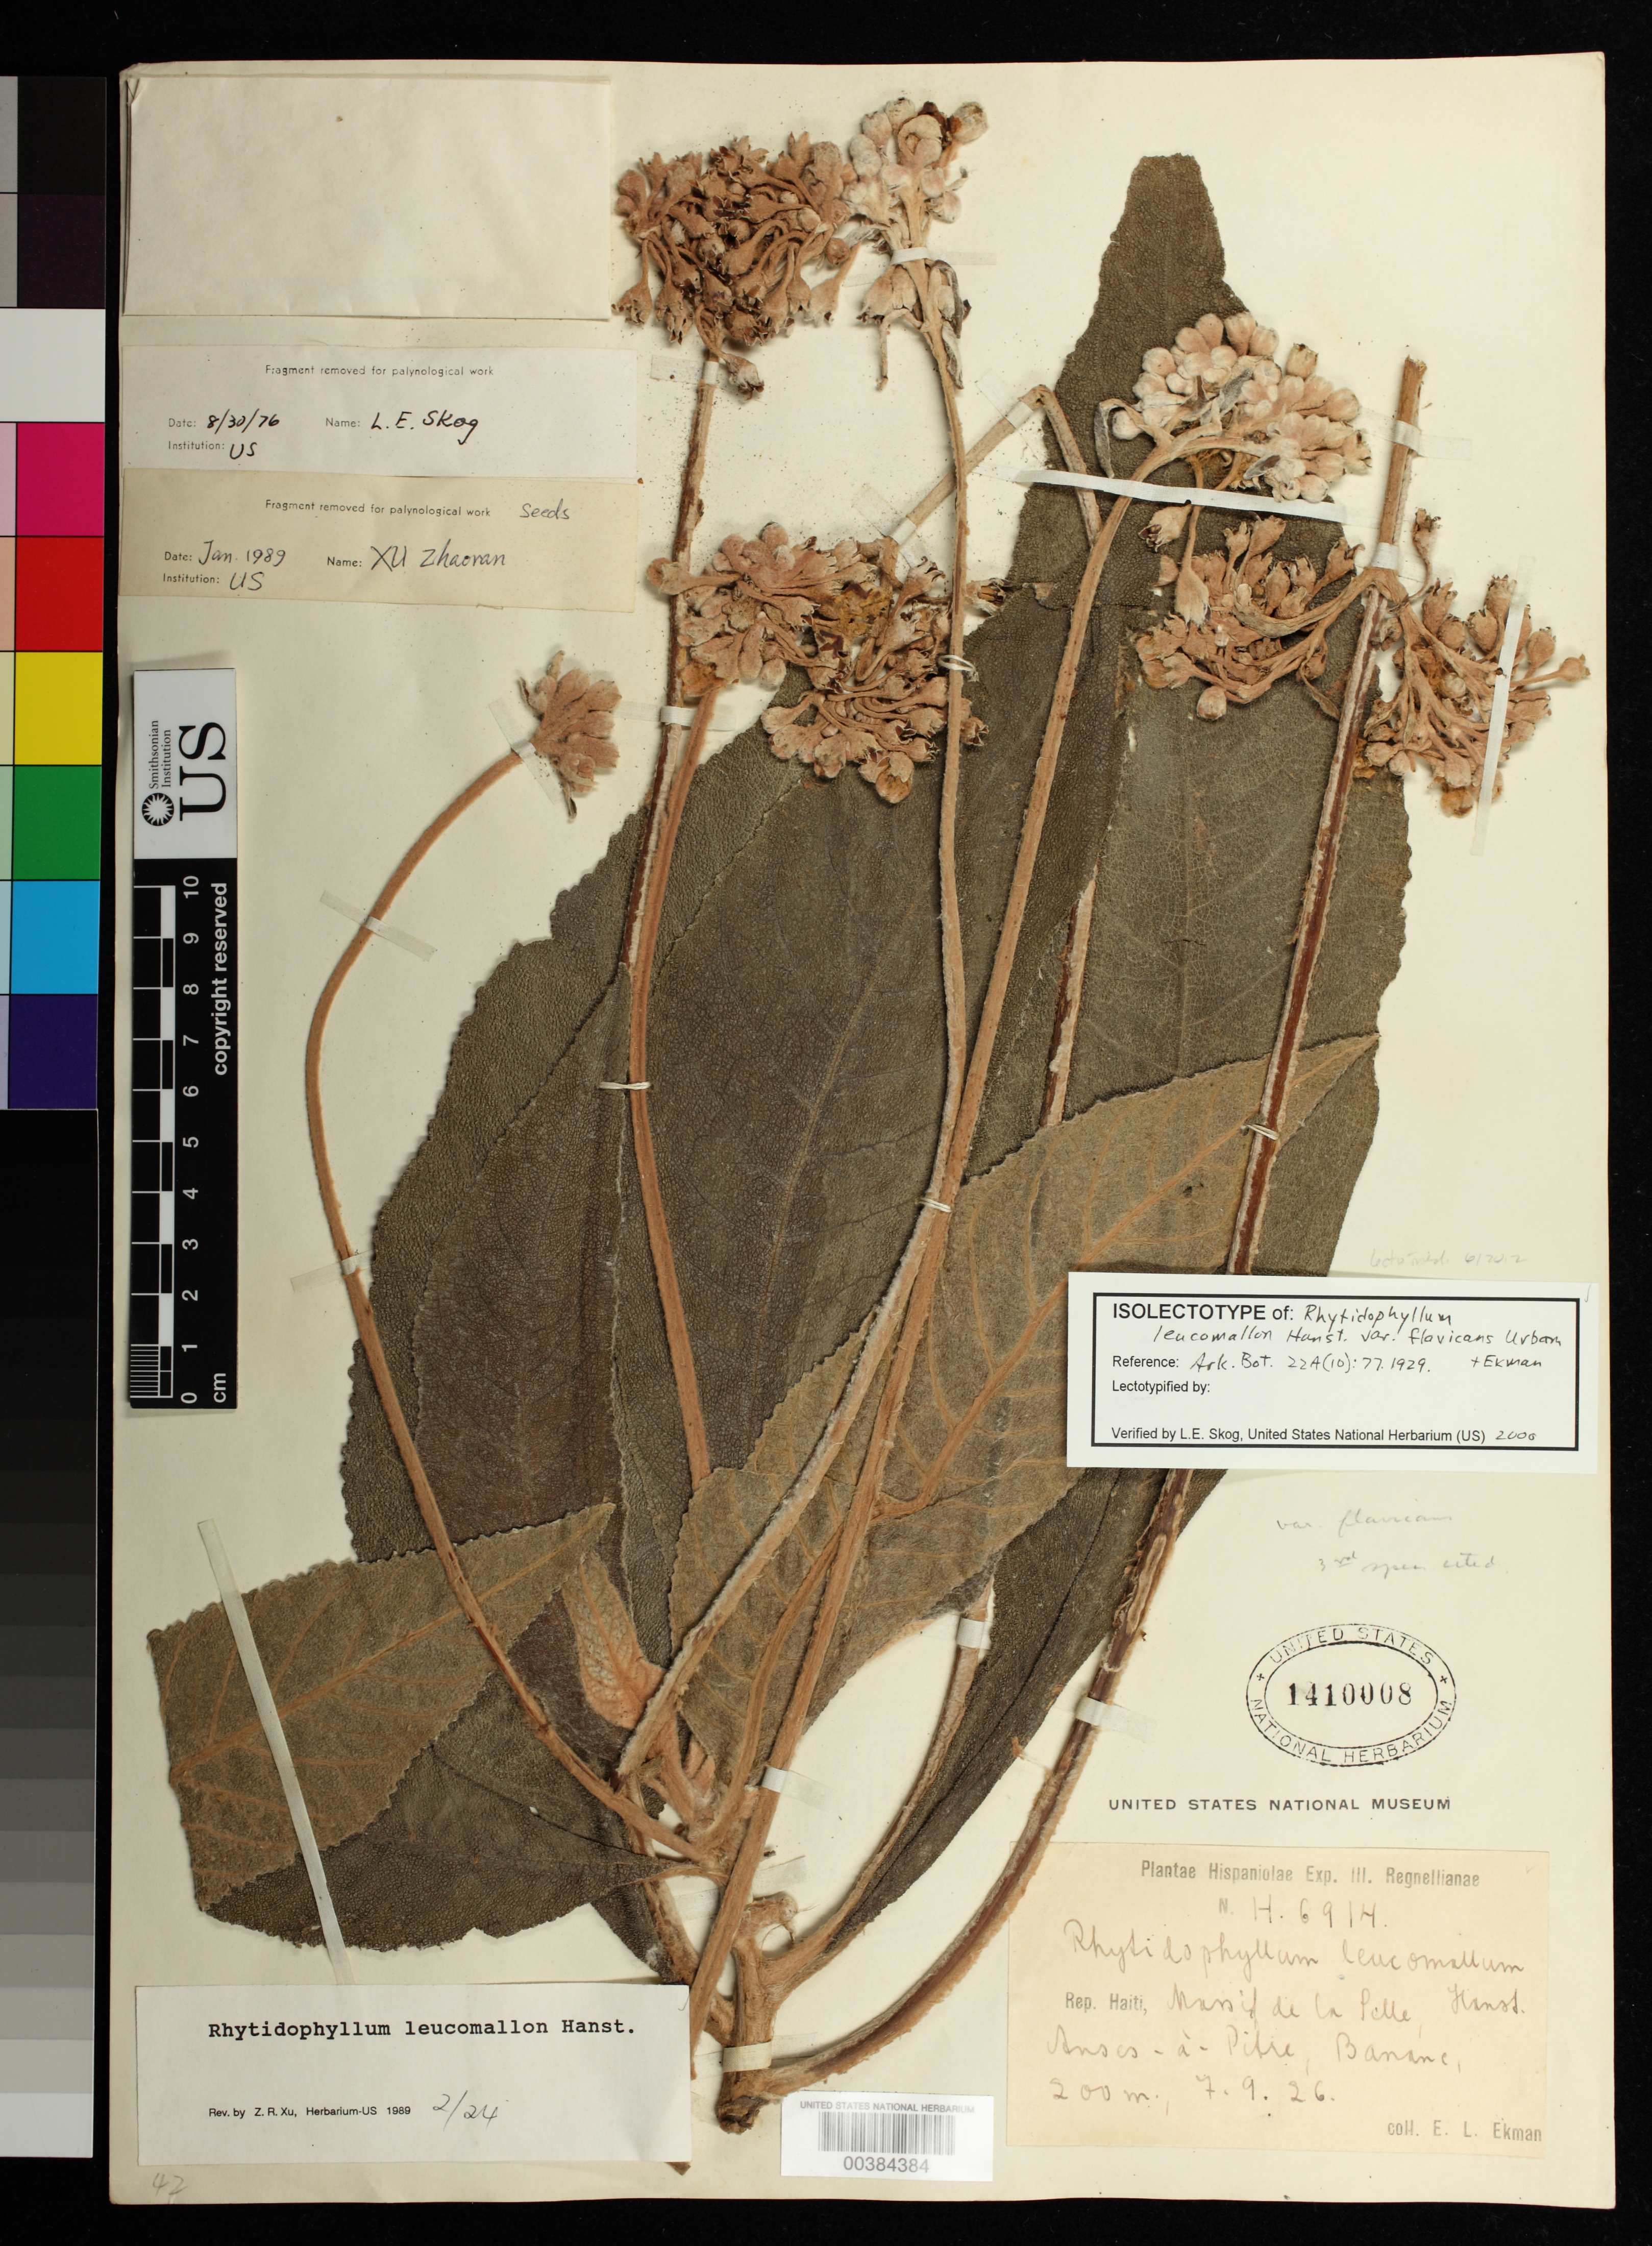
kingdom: Plantae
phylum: Tracheophyta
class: Magnoliopsida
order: Lamiales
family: Gesneriaceae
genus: Rhytidophyllum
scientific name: Rhytidophyllum leucomallon var. flavicans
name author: Urb. & Ekman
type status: Isosyntype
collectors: E. L. Ekman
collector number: H 6914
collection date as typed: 07 Sep 1926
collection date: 1926-09-07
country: Haiti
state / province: Ouest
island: Hispaniola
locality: Massif de la Selle, Anses-à-Pitre, Banane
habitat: Riverside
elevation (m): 200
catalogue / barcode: US 1410008